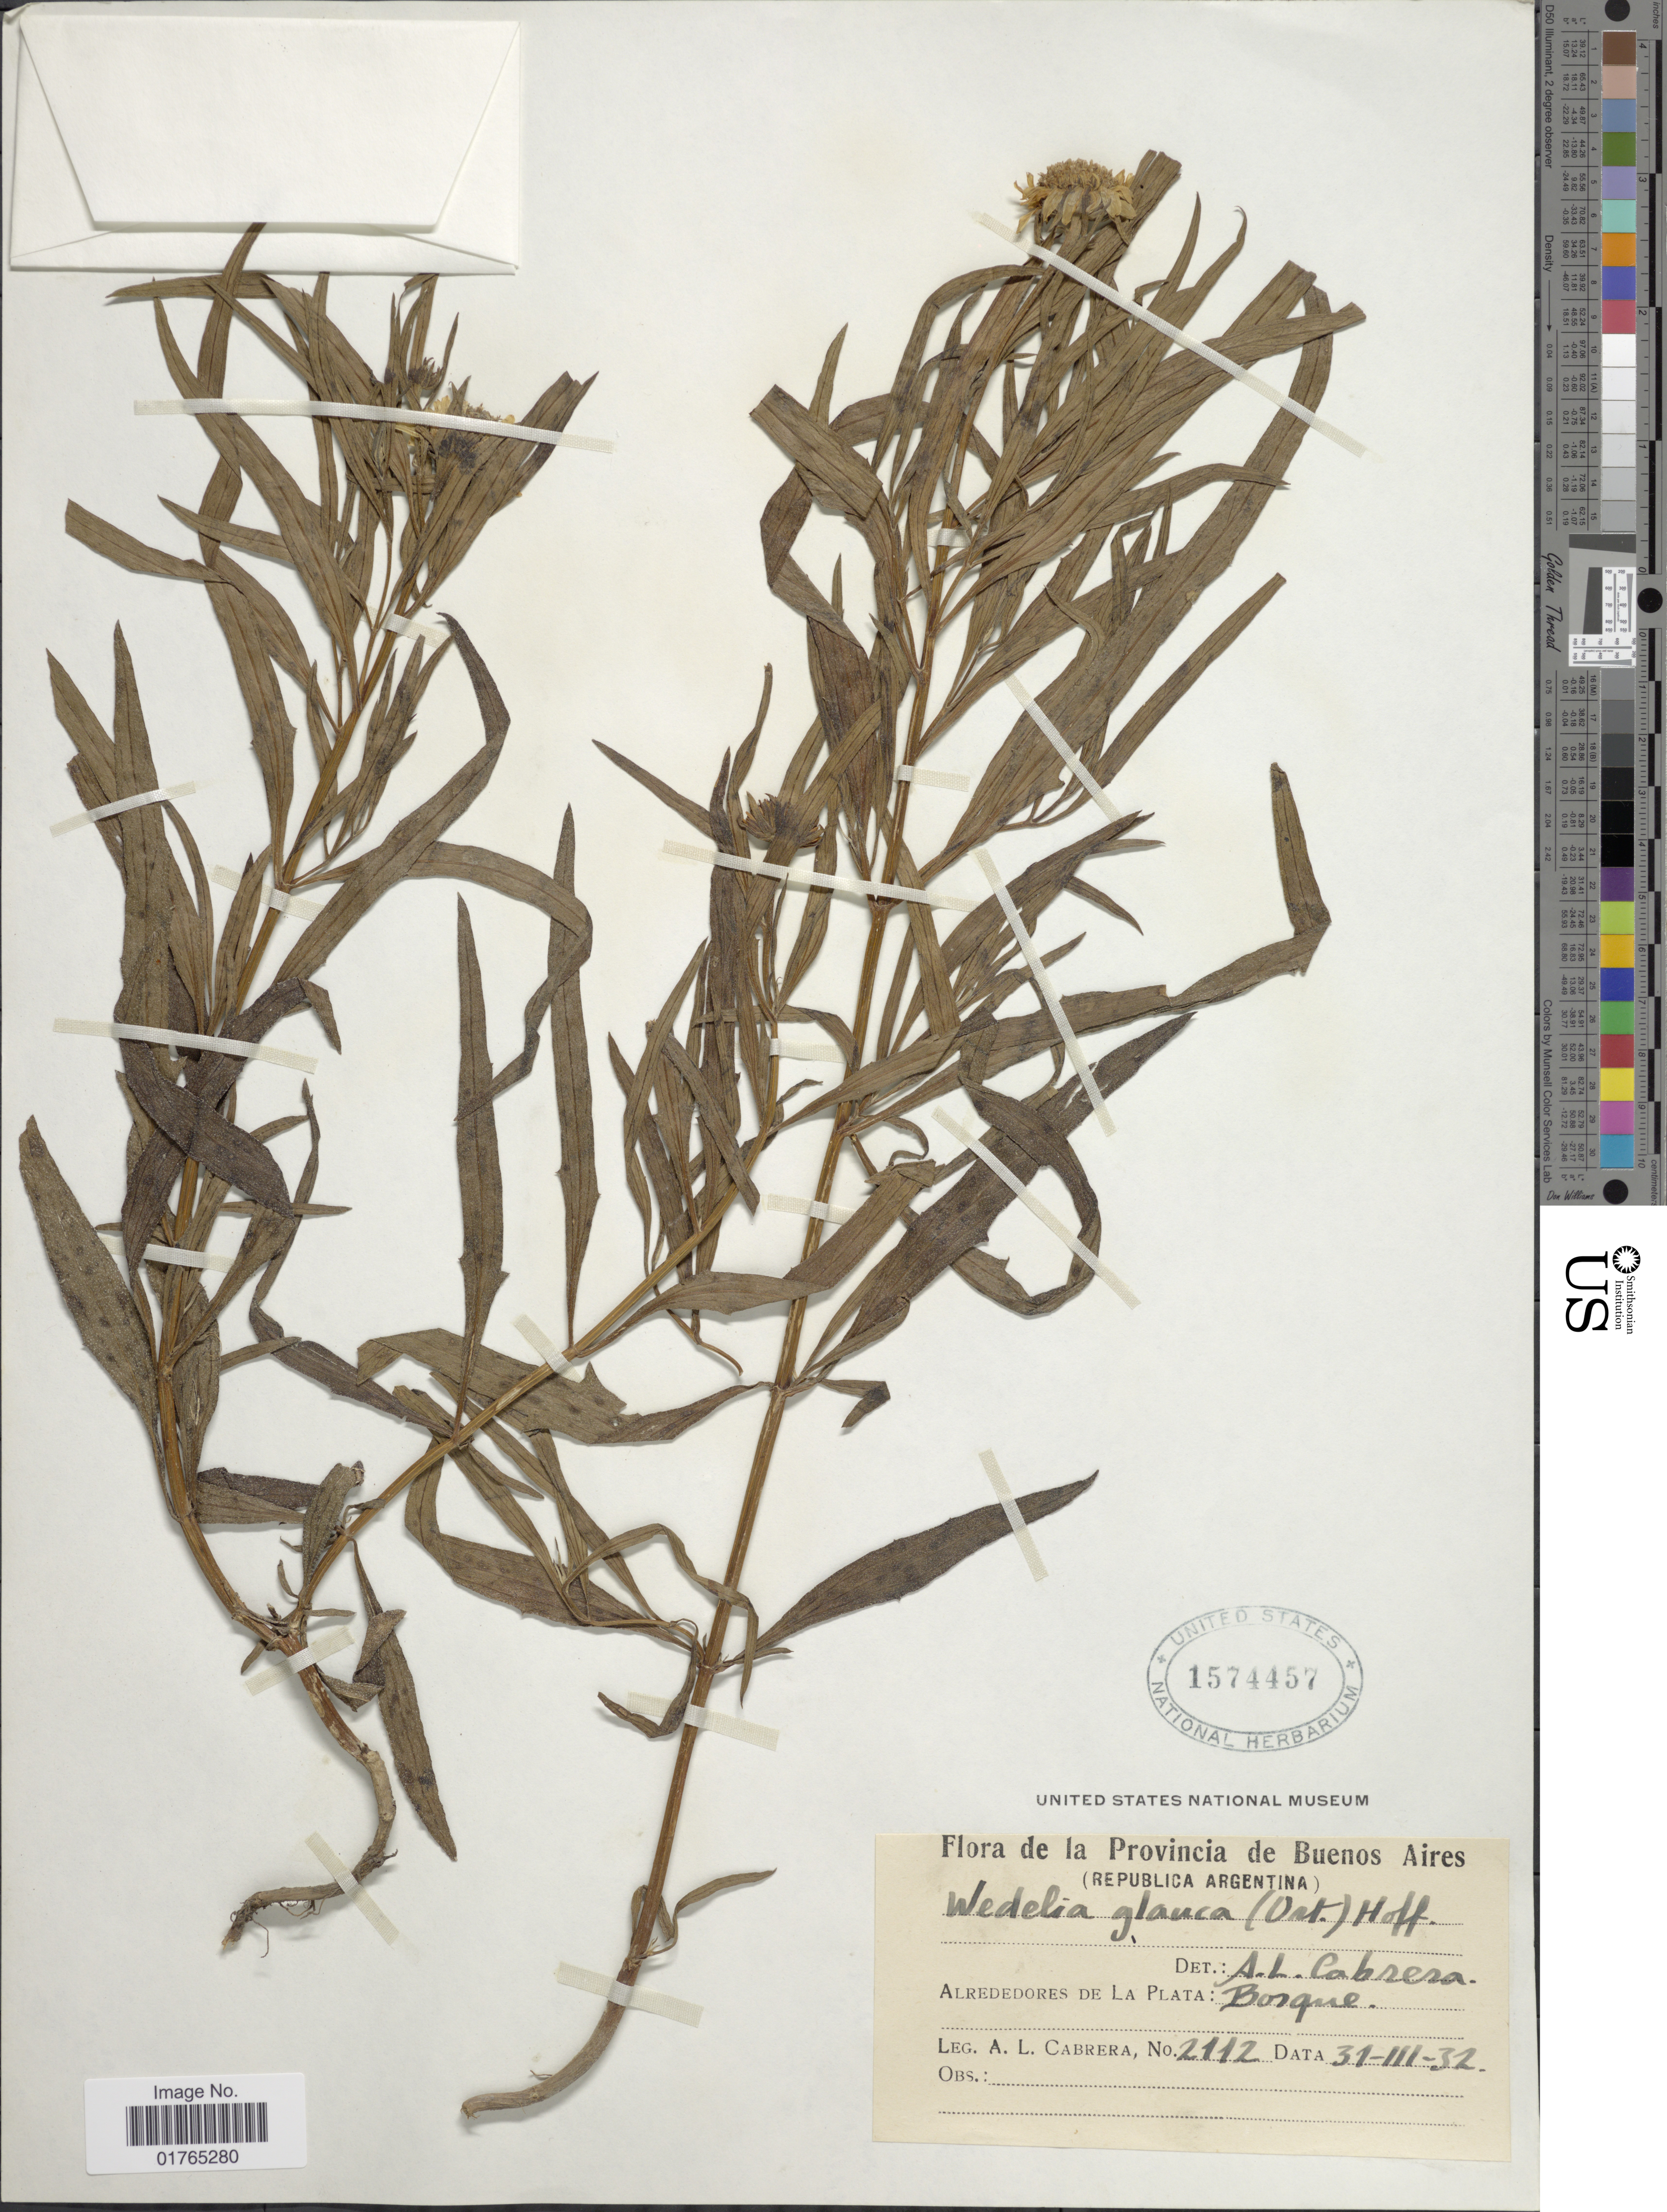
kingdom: Plantae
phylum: Tracheophyta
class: Magnoliopsida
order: Asterales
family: Asteraceae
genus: Pascalia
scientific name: Pascalia glauca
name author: Ortega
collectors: A. L. Cabrera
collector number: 2112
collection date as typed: Transcribed d/m/y: 31/3/32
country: Argentina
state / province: Buenos Aires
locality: Alrededores de La Plata: Bosque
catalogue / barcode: US 1574457